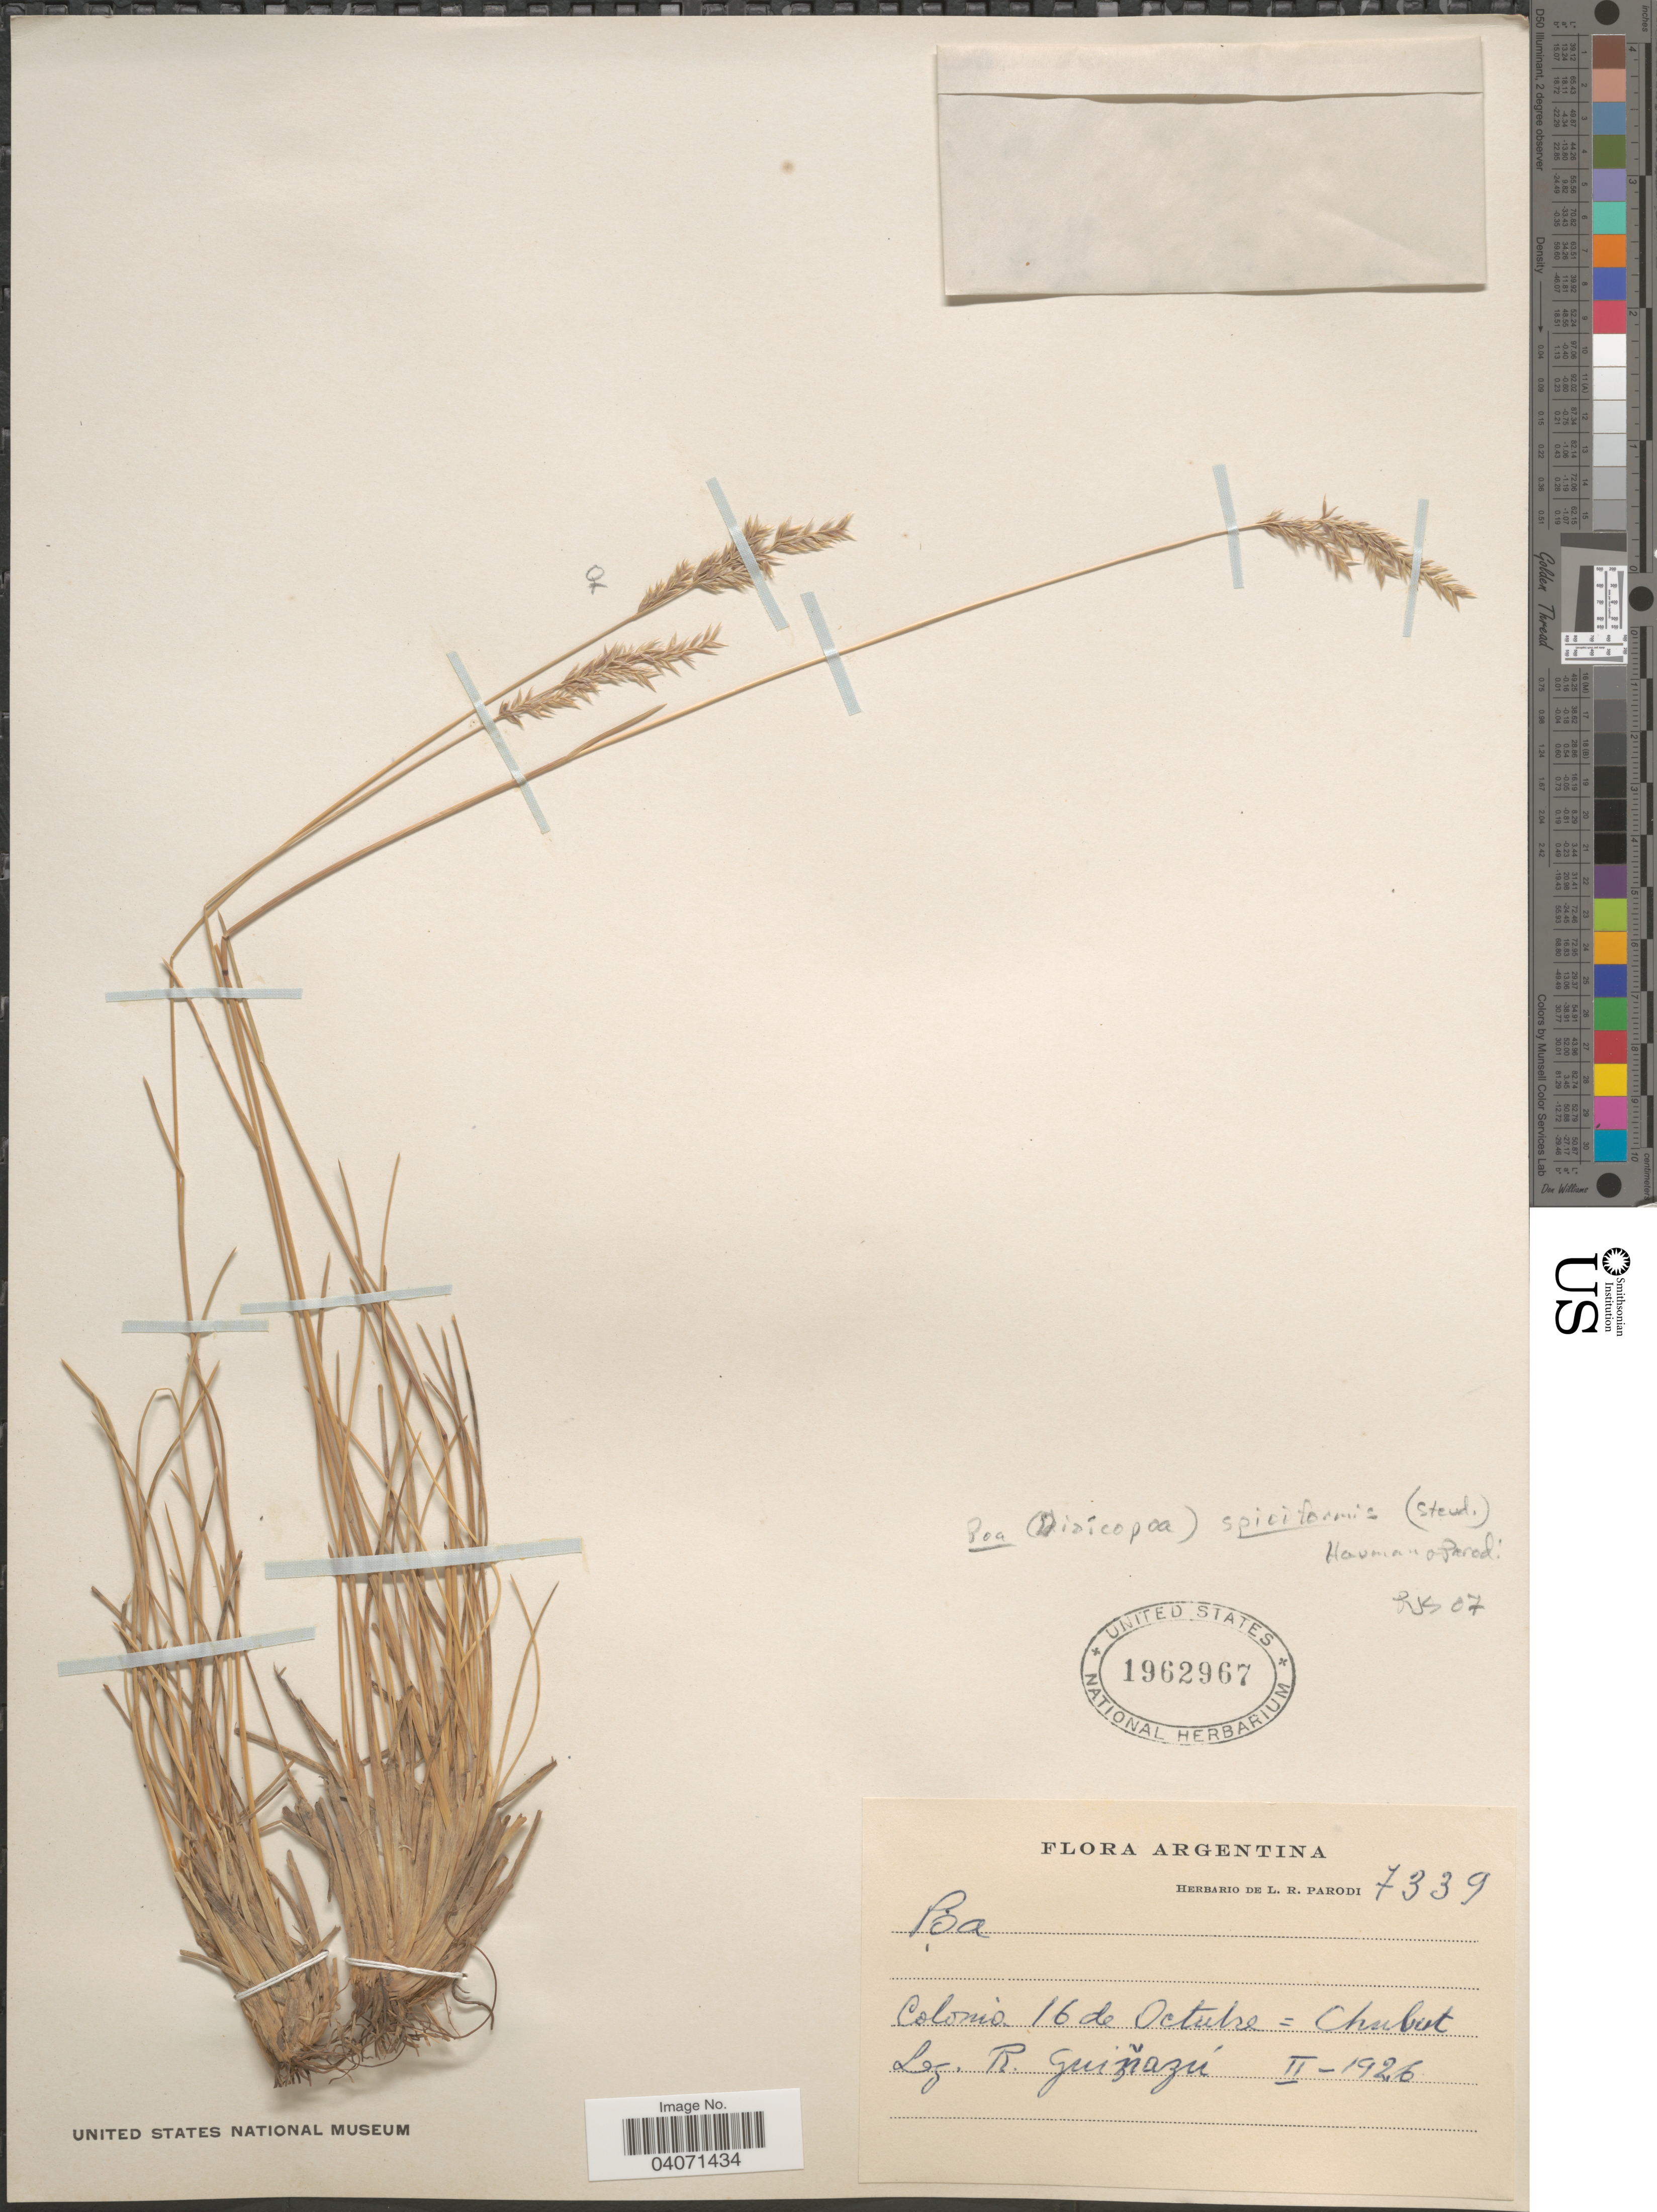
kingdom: Plantae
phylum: Tracheophyta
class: Liliopsida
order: Poales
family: Poaceae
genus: Poa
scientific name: Poa spiciformis var. ibarii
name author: (Phil.) Giussani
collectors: R. Guinazu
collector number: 7339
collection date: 1926-02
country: Argentina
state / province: Chubut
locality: Colonia 16 de Octubre = Chubut.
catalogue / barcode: US 1962967